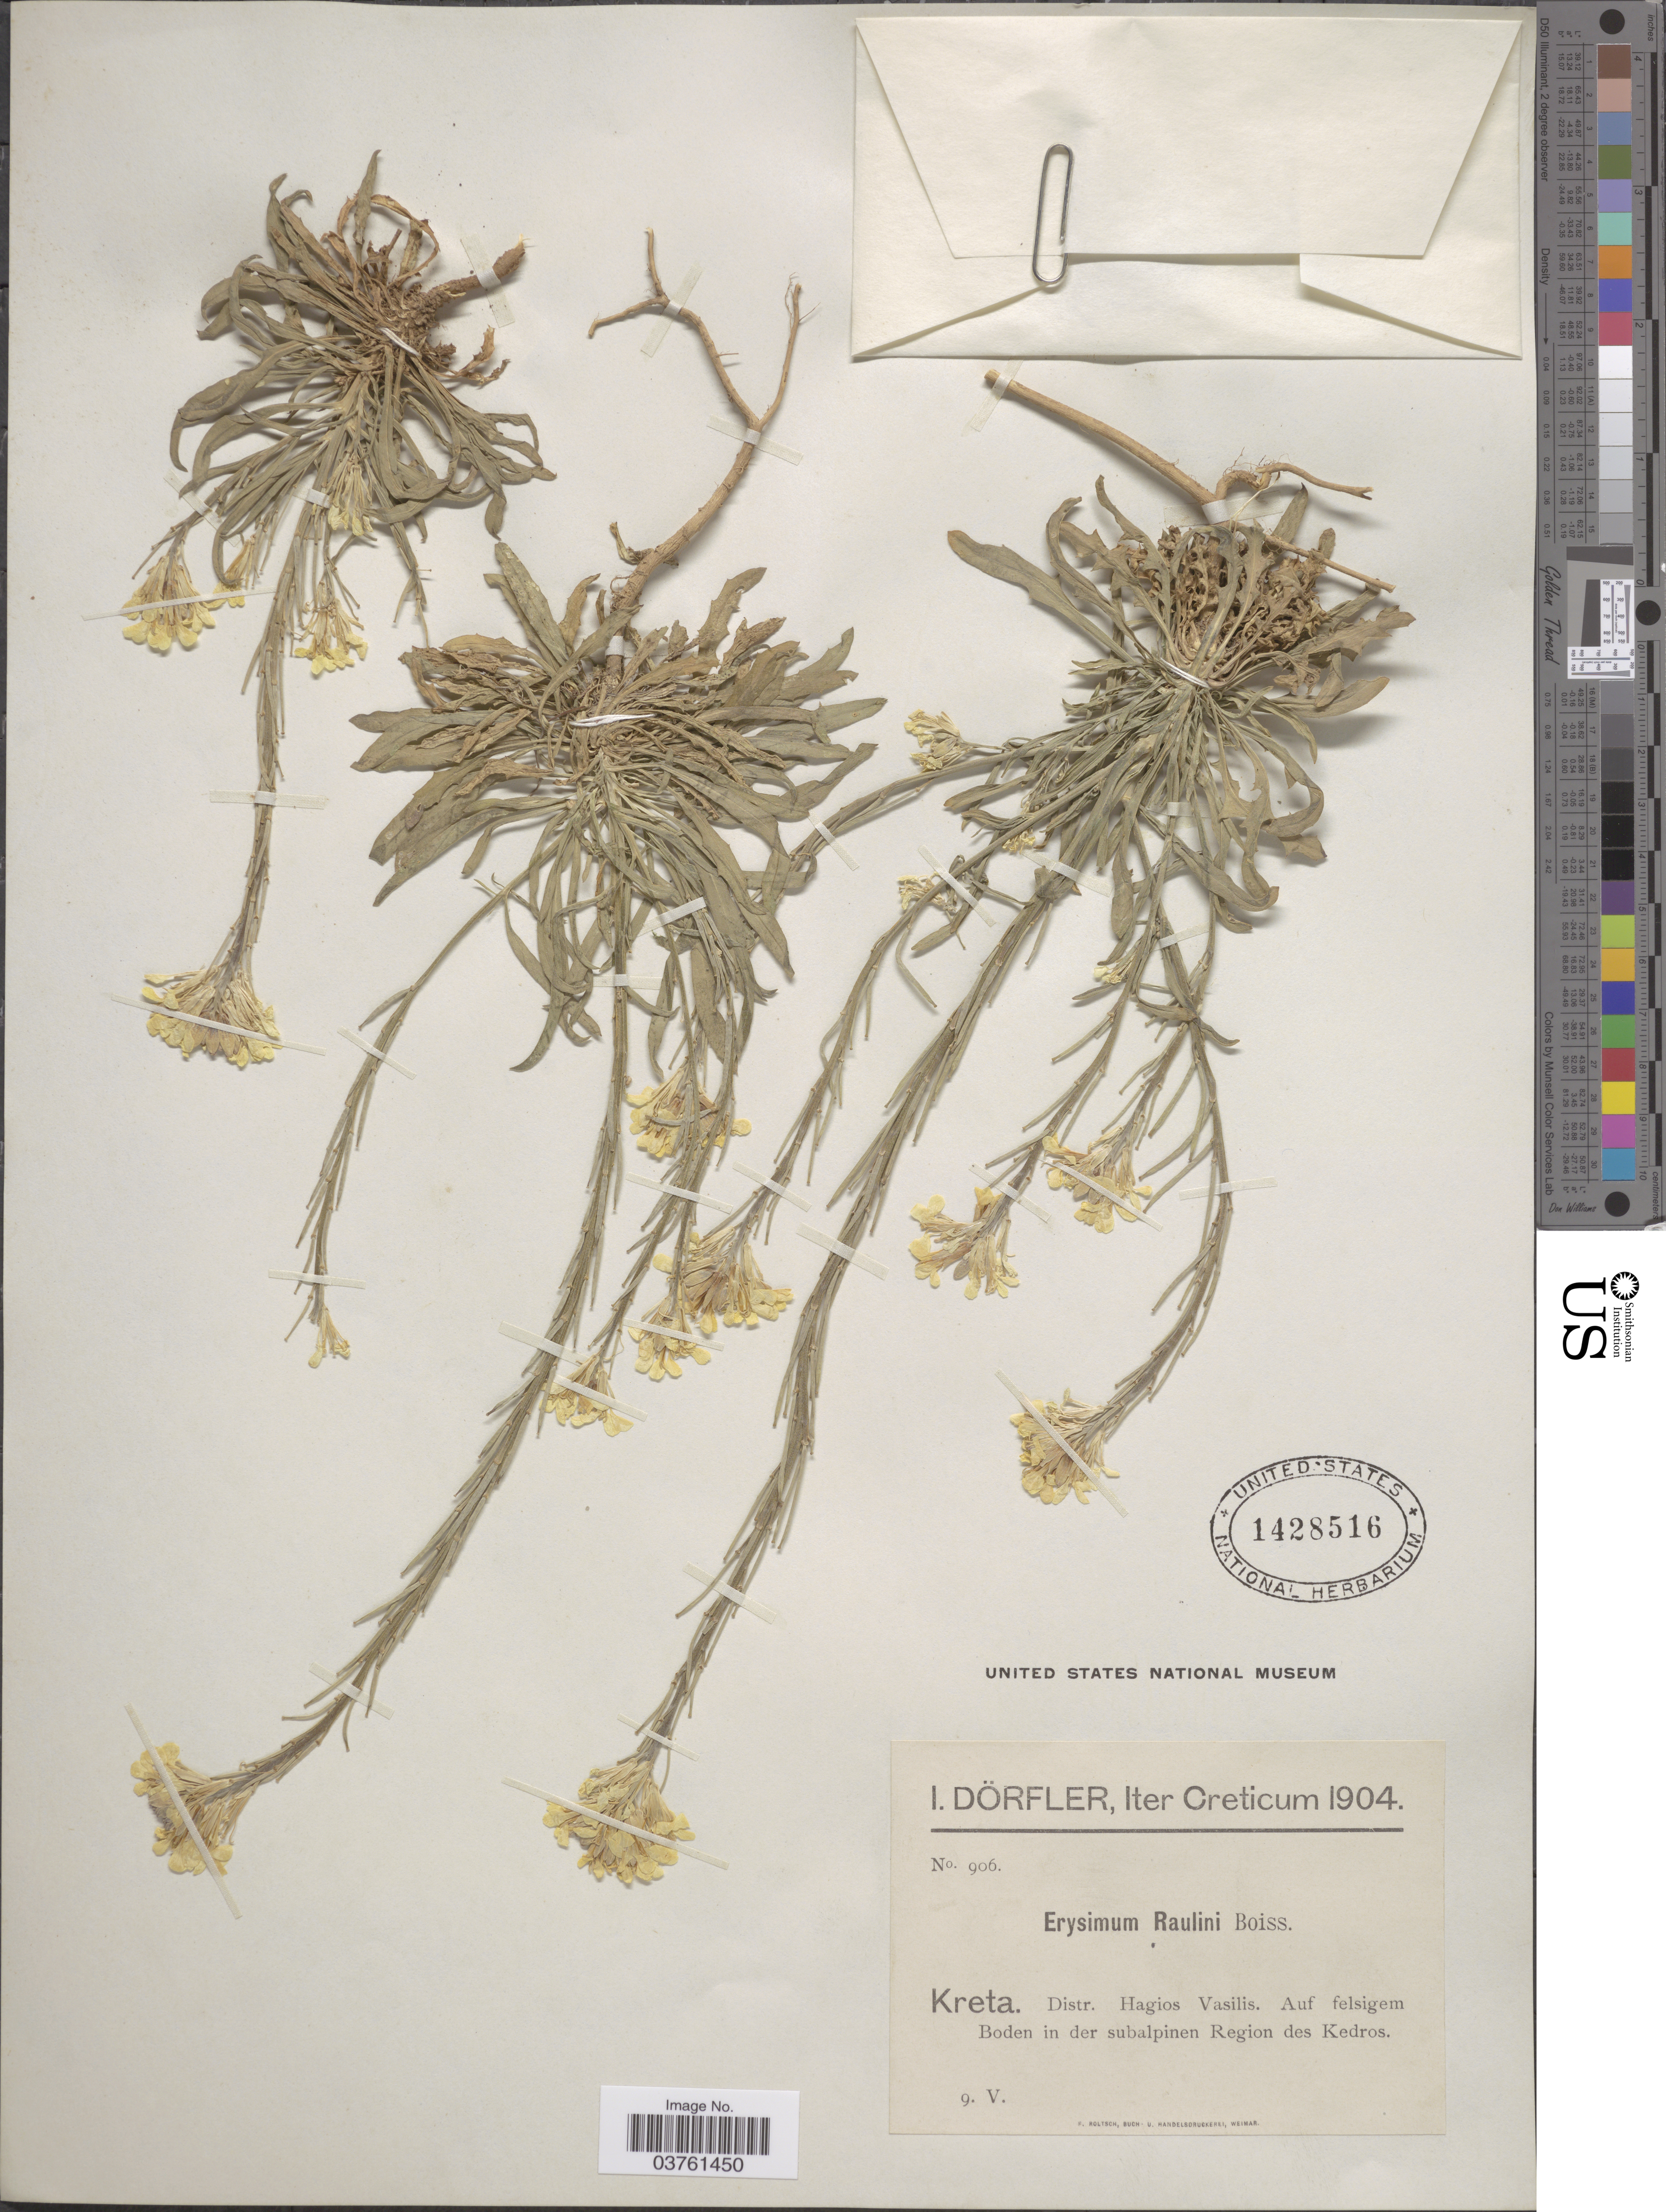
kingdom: Plantae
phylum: Tracheophyta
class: Magnoliopsida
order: Brassicales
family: Brassicaceae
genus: Erysimum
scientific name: Erysimum raulinii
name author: Boiss.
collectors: I. Dörfler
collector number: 906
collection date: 1904-05-09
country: Greece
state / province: Crete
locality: Iter Creticum. Kreta. Distr. Hagios Vasilis. Auf felsigem Boden in der subalpinen Region des Kedros.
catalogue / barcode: US 1428516